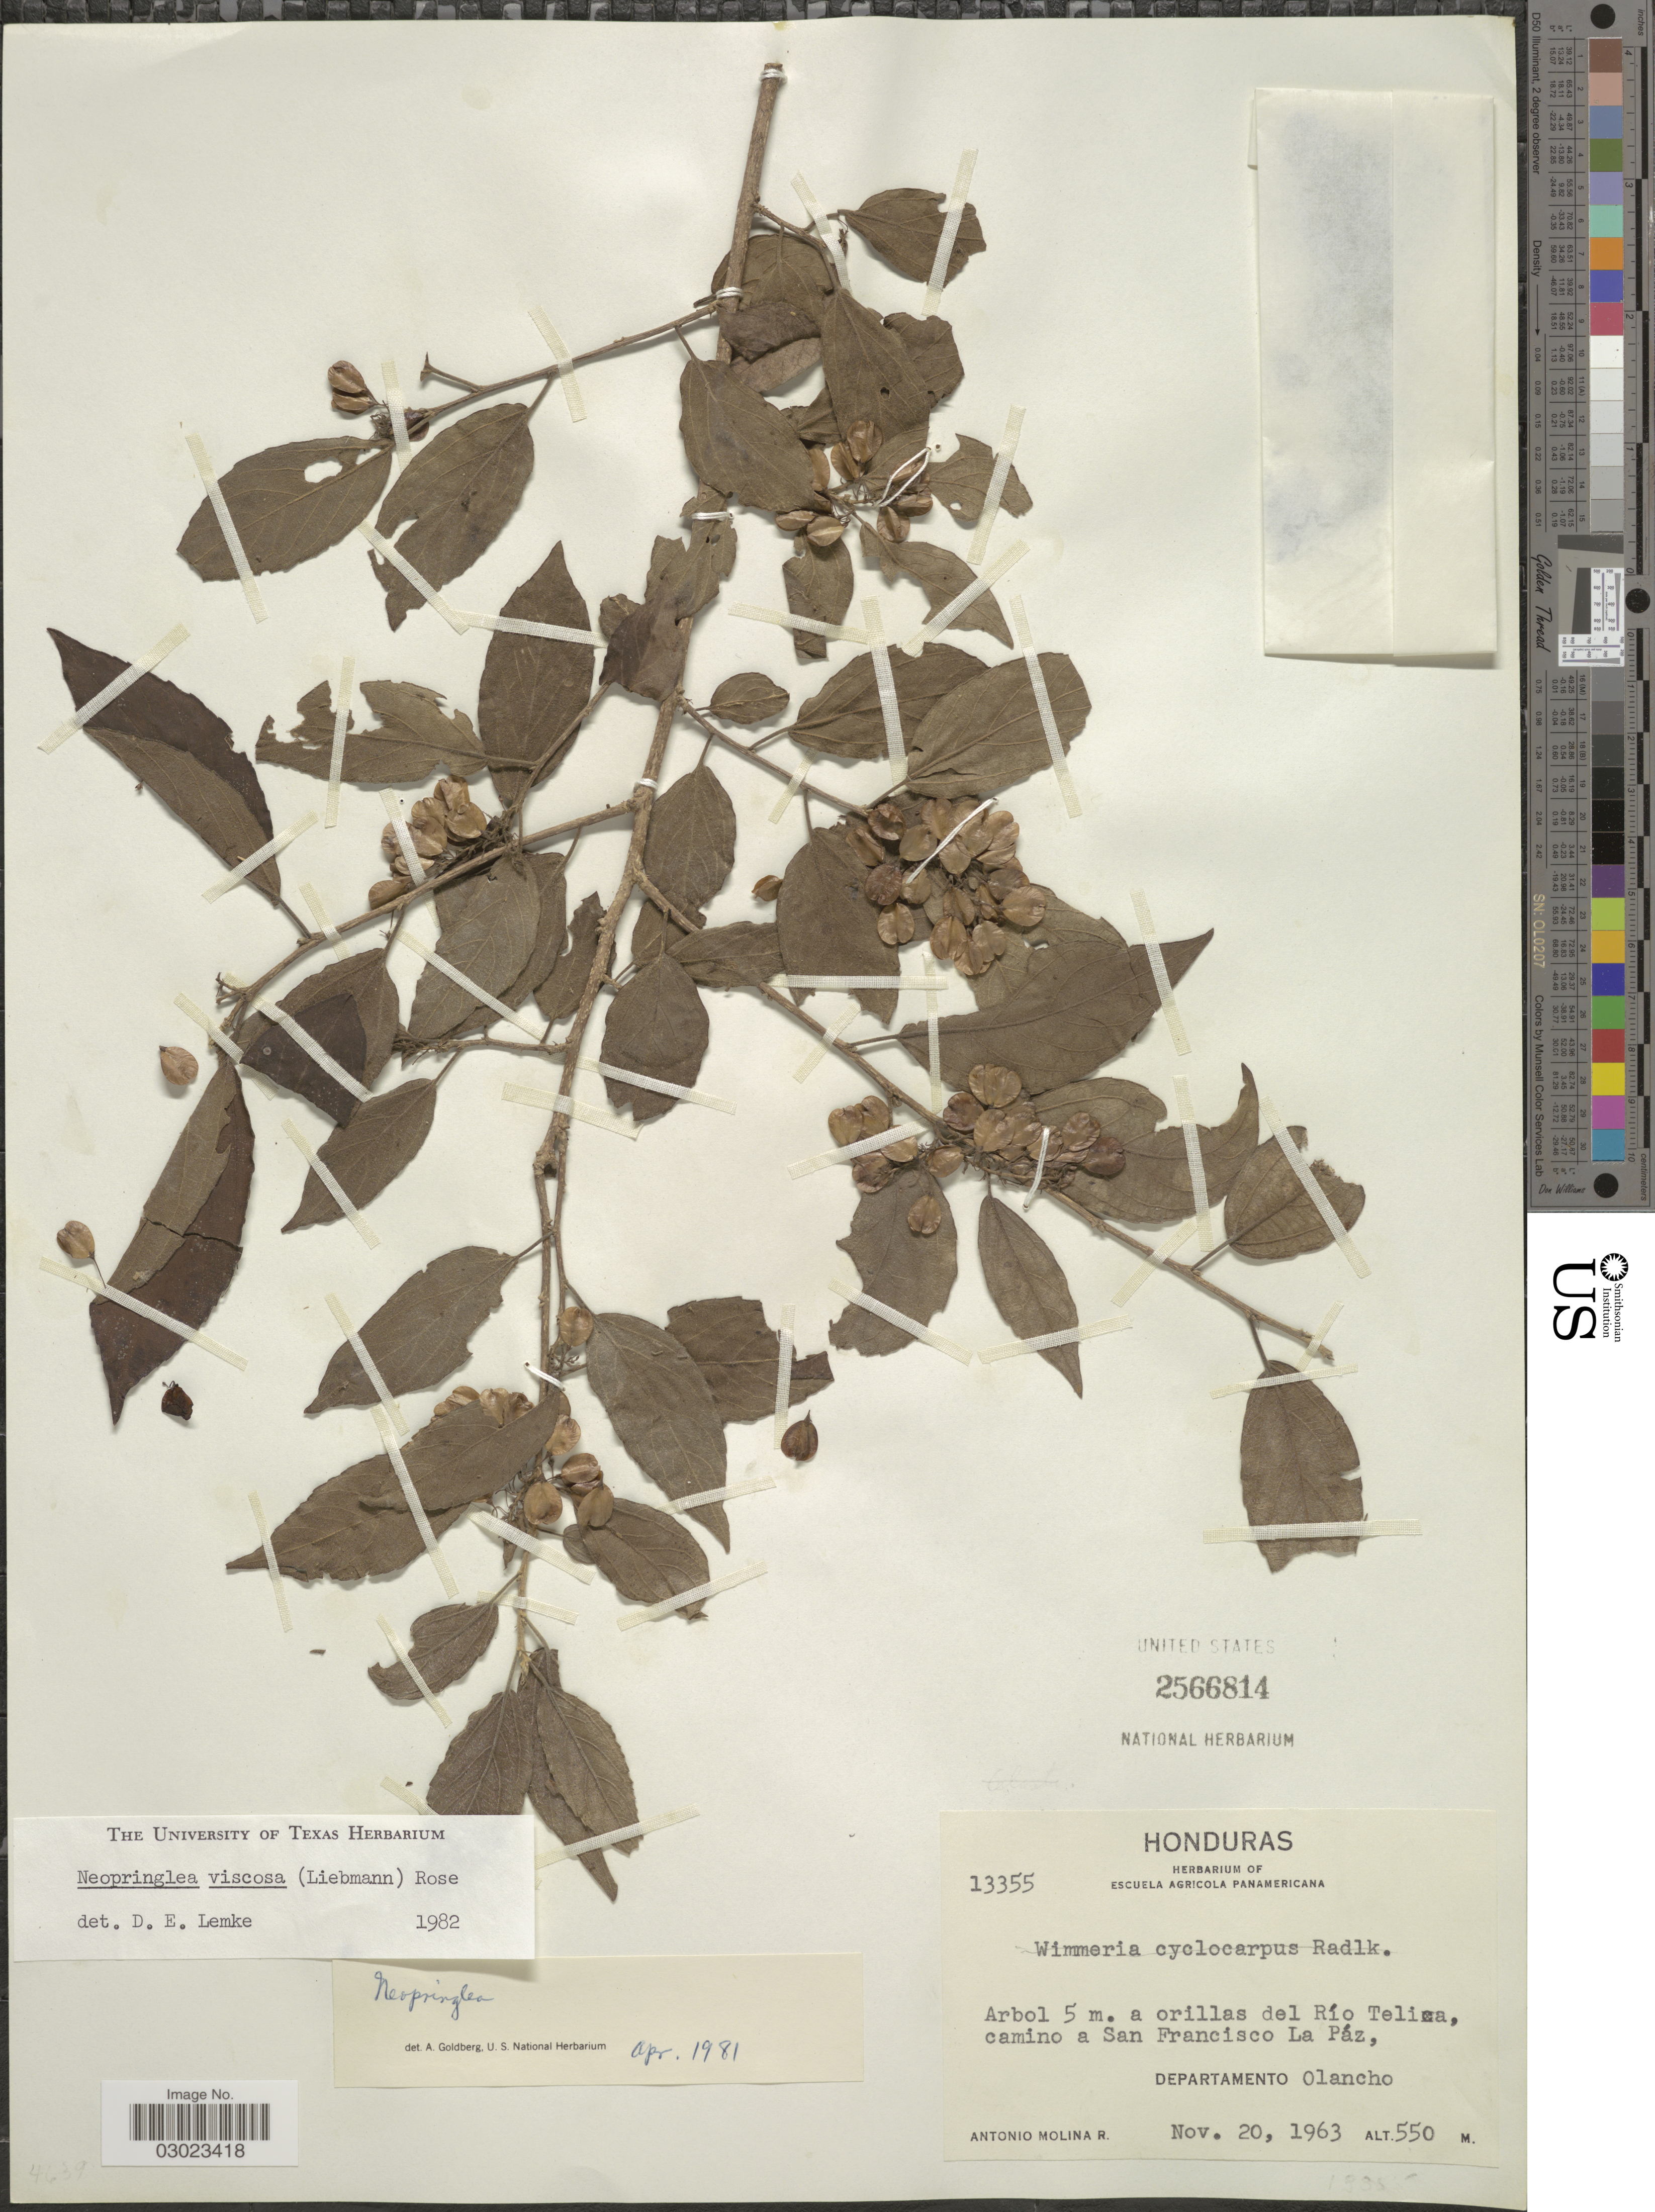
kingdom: Plantae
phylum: Tracheophyta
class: Magnoliopsida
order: Malpighiales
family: Salicaceae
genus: Neopringlea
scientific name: Neopringlea viscosa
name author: (Liebm.) Rose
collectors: A. Molina R.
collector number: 13355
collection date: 1963-11-20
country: Honduras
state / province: Olancho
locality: Arbol 5 m. a orillas del Río Telica, camino a San Francisco La Paz, Departamento Olancho.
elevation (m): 550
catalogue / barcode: US 2566814